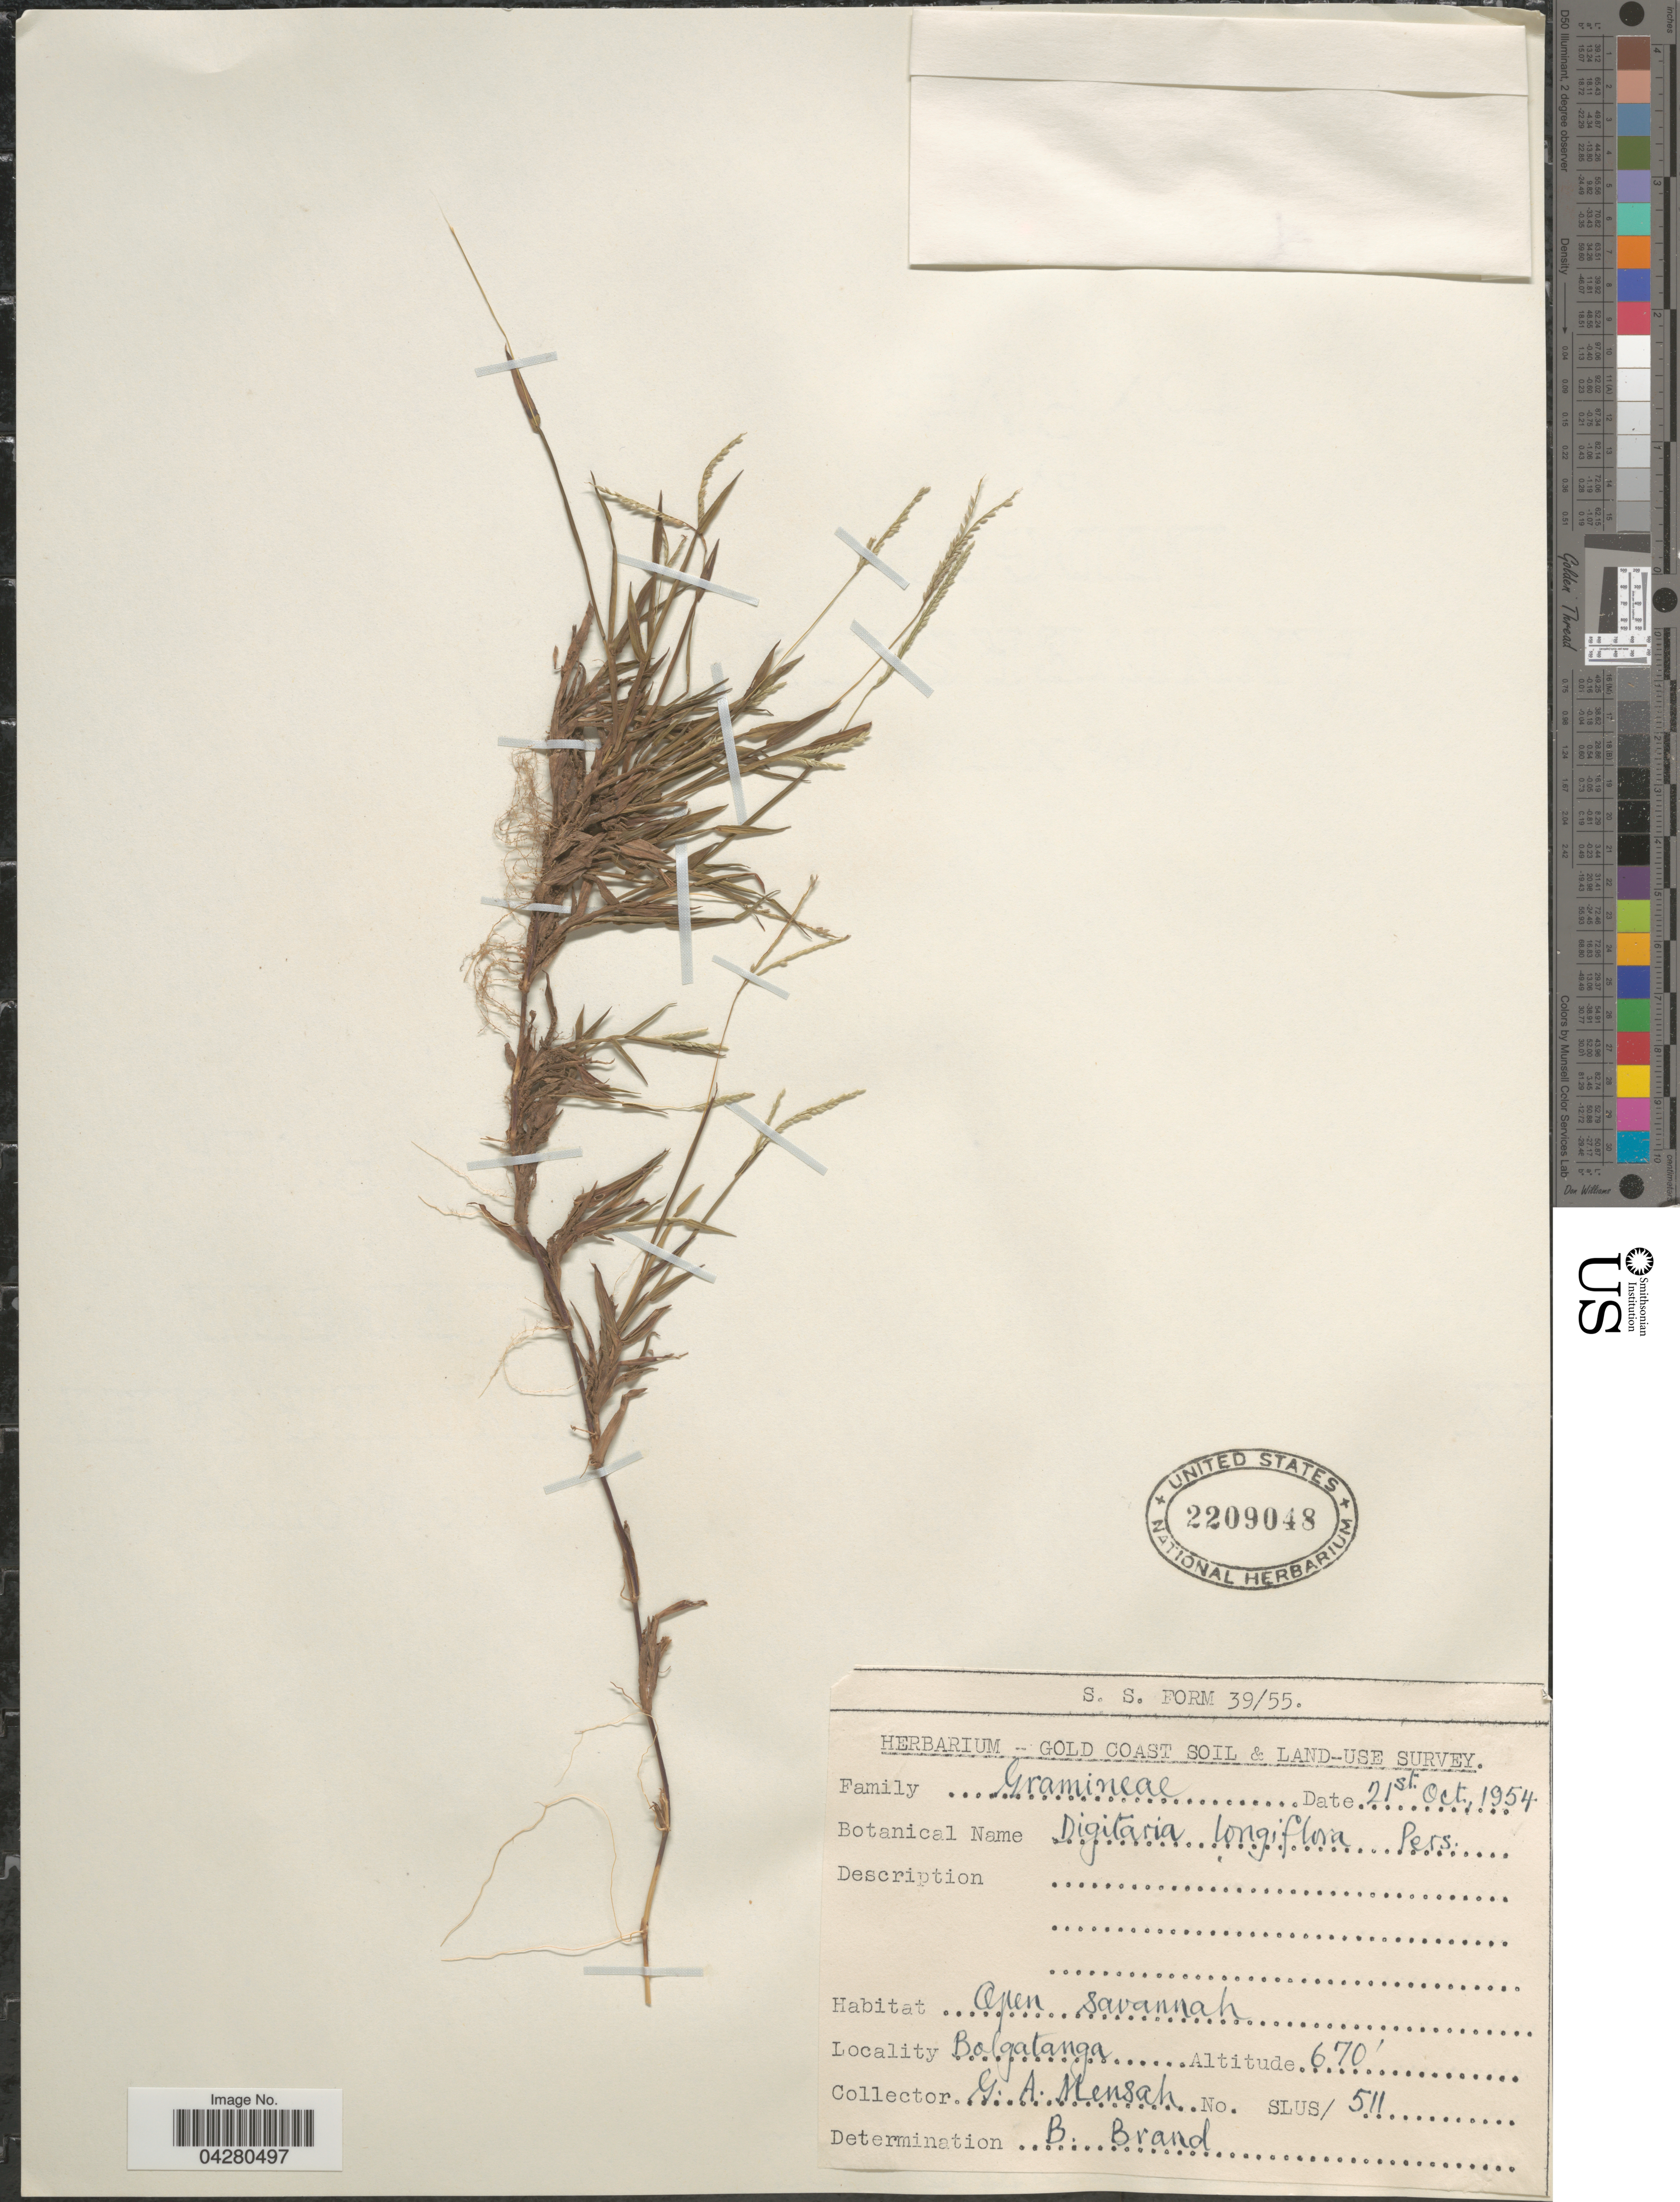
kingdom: Plantae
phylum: Tracheophyta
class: Liliopsida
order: Poales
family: Poaceae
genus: Digitaria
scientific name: Digitaria longiflora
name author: (Retz.) Pers.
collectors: G. Mensah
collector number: SLUS/511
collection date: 1954-10-21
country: Ghana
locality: Gold Coast Soil & Land-Use Survey. Bolgatanga.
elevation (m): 204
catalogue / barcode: US 2209048